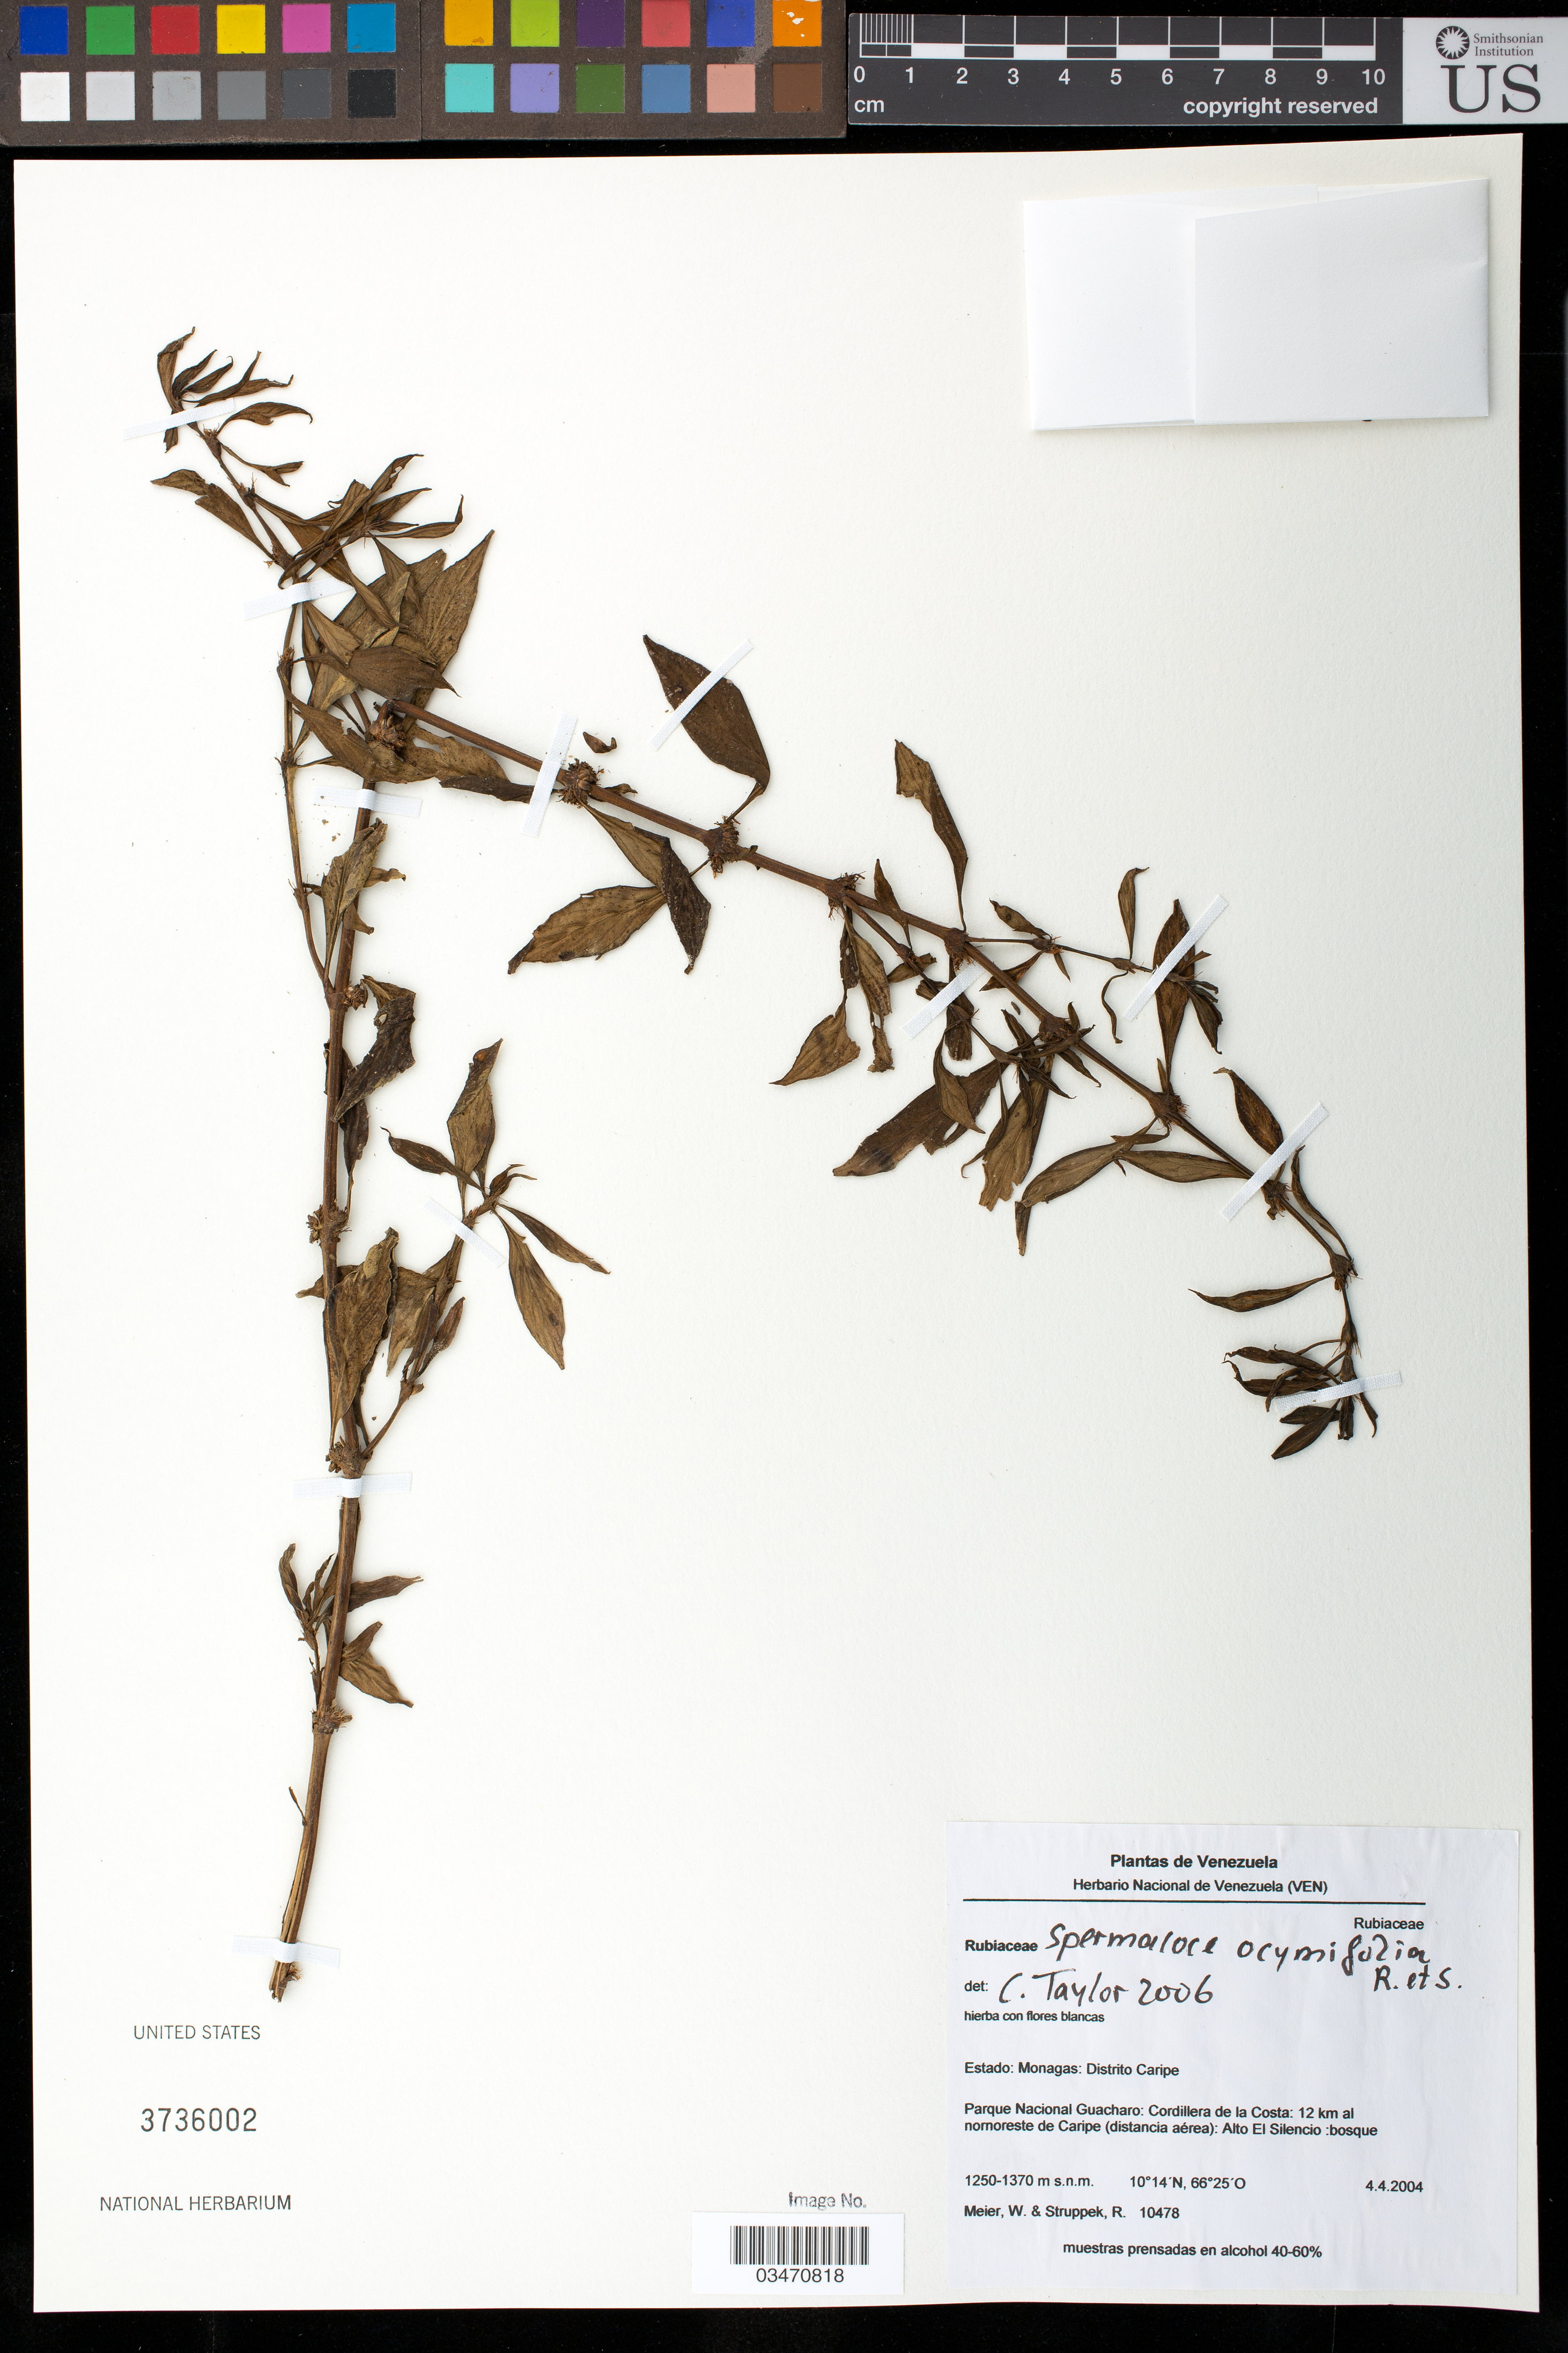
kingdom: Plantae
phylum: Tracheophyta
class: Magnoliopsida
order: Gentianales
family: Rubiaceae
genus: Spermacoce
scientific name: Spermacoce ocymifolia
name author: Willd. ex Roem. & Schult.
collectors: W. Meier & R. Struppek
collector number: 10478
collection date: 2004-04-04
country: Venezuela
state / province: Monagas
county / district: Caripe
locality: Estado: Monagas: Distrito Caripe: Cordillera de la Costa: Parque Nacional Guacharo: 12 km al noroeste de Caripe (distancia aerea): Alto El Silencio.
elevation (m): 1250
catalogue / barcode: US 3736002